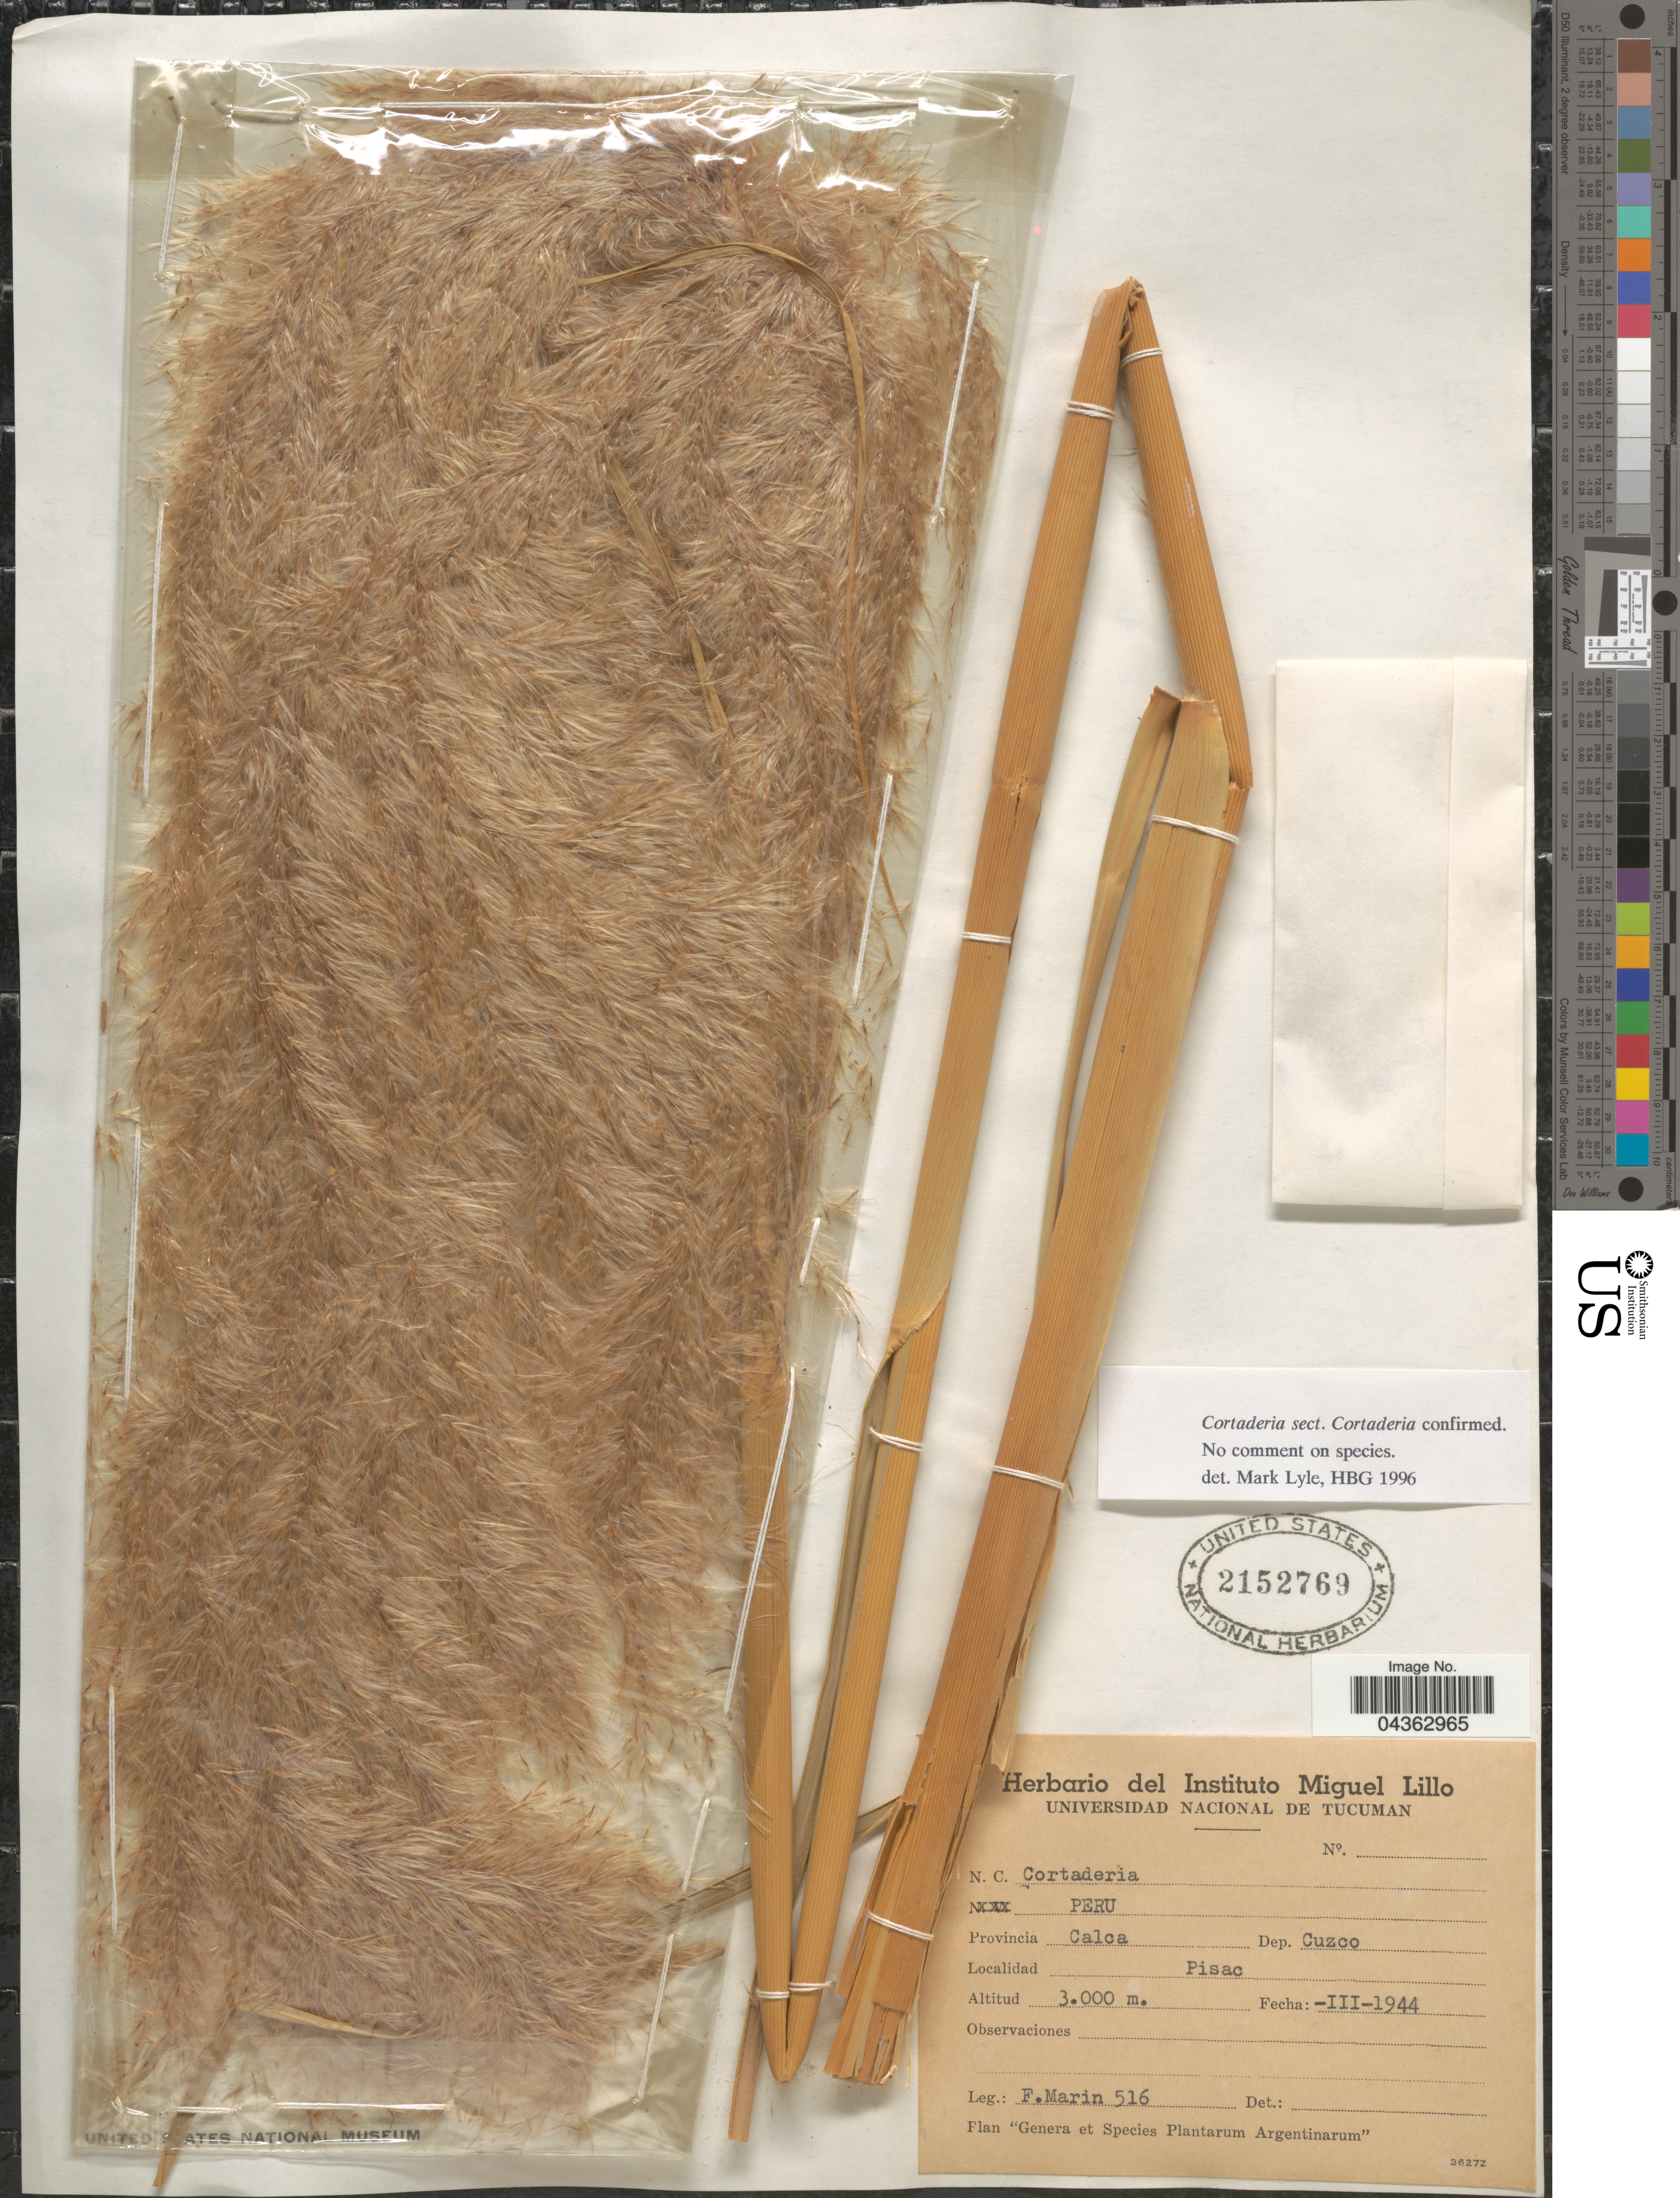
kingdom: Plantae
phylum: Tracheophyta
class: Liliopsida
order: Poales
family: Poaceae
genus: Cortaderia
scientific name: Cortaderia sp.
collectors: F. Marin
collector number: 516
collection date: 1944-03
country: Peru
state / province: Cusco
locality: Provincia Calca. Dep. Cuzco. Pisac.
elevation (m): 3000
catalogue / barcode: US 2152769